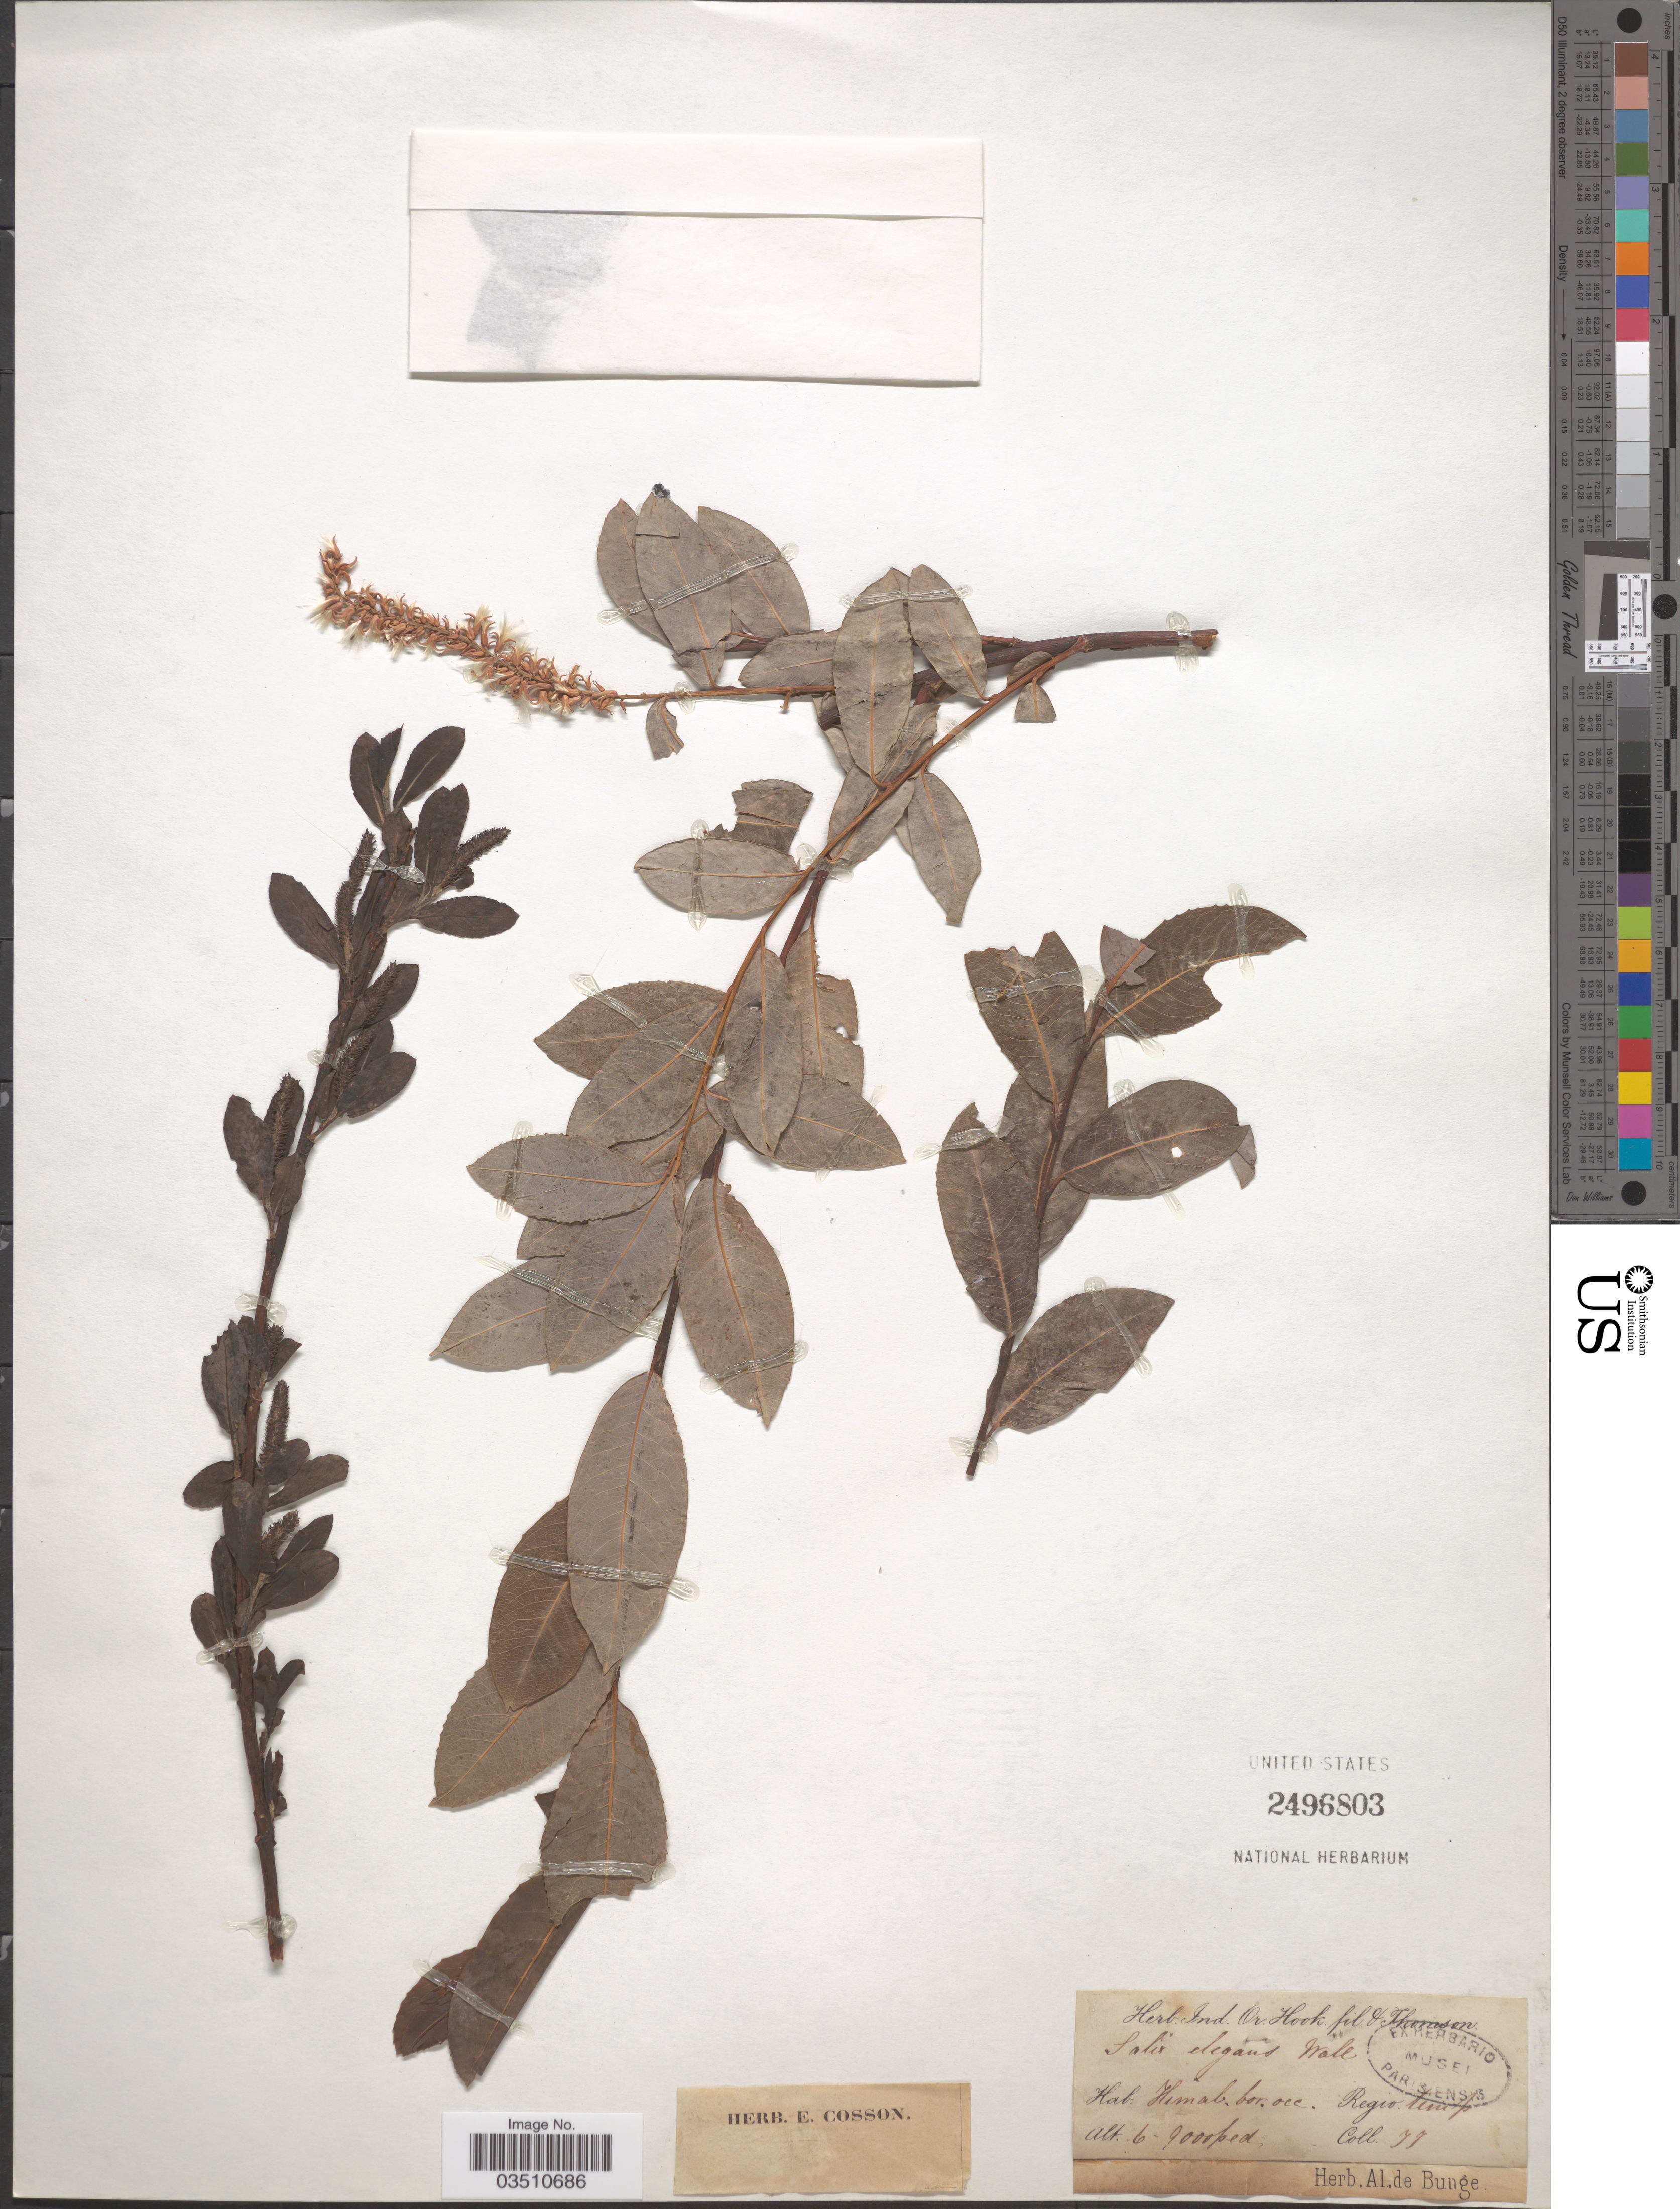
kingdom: Plantae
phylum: Tracheophyta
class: Magnoliopsida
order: Malpighiales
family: Salicaceae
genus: Salix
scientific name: Salix elegans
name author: Wall. ex Andersson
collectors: T. Thomson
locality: Himal. bor. occ. Regio temp.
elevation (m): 1829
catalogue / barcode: US 2496803